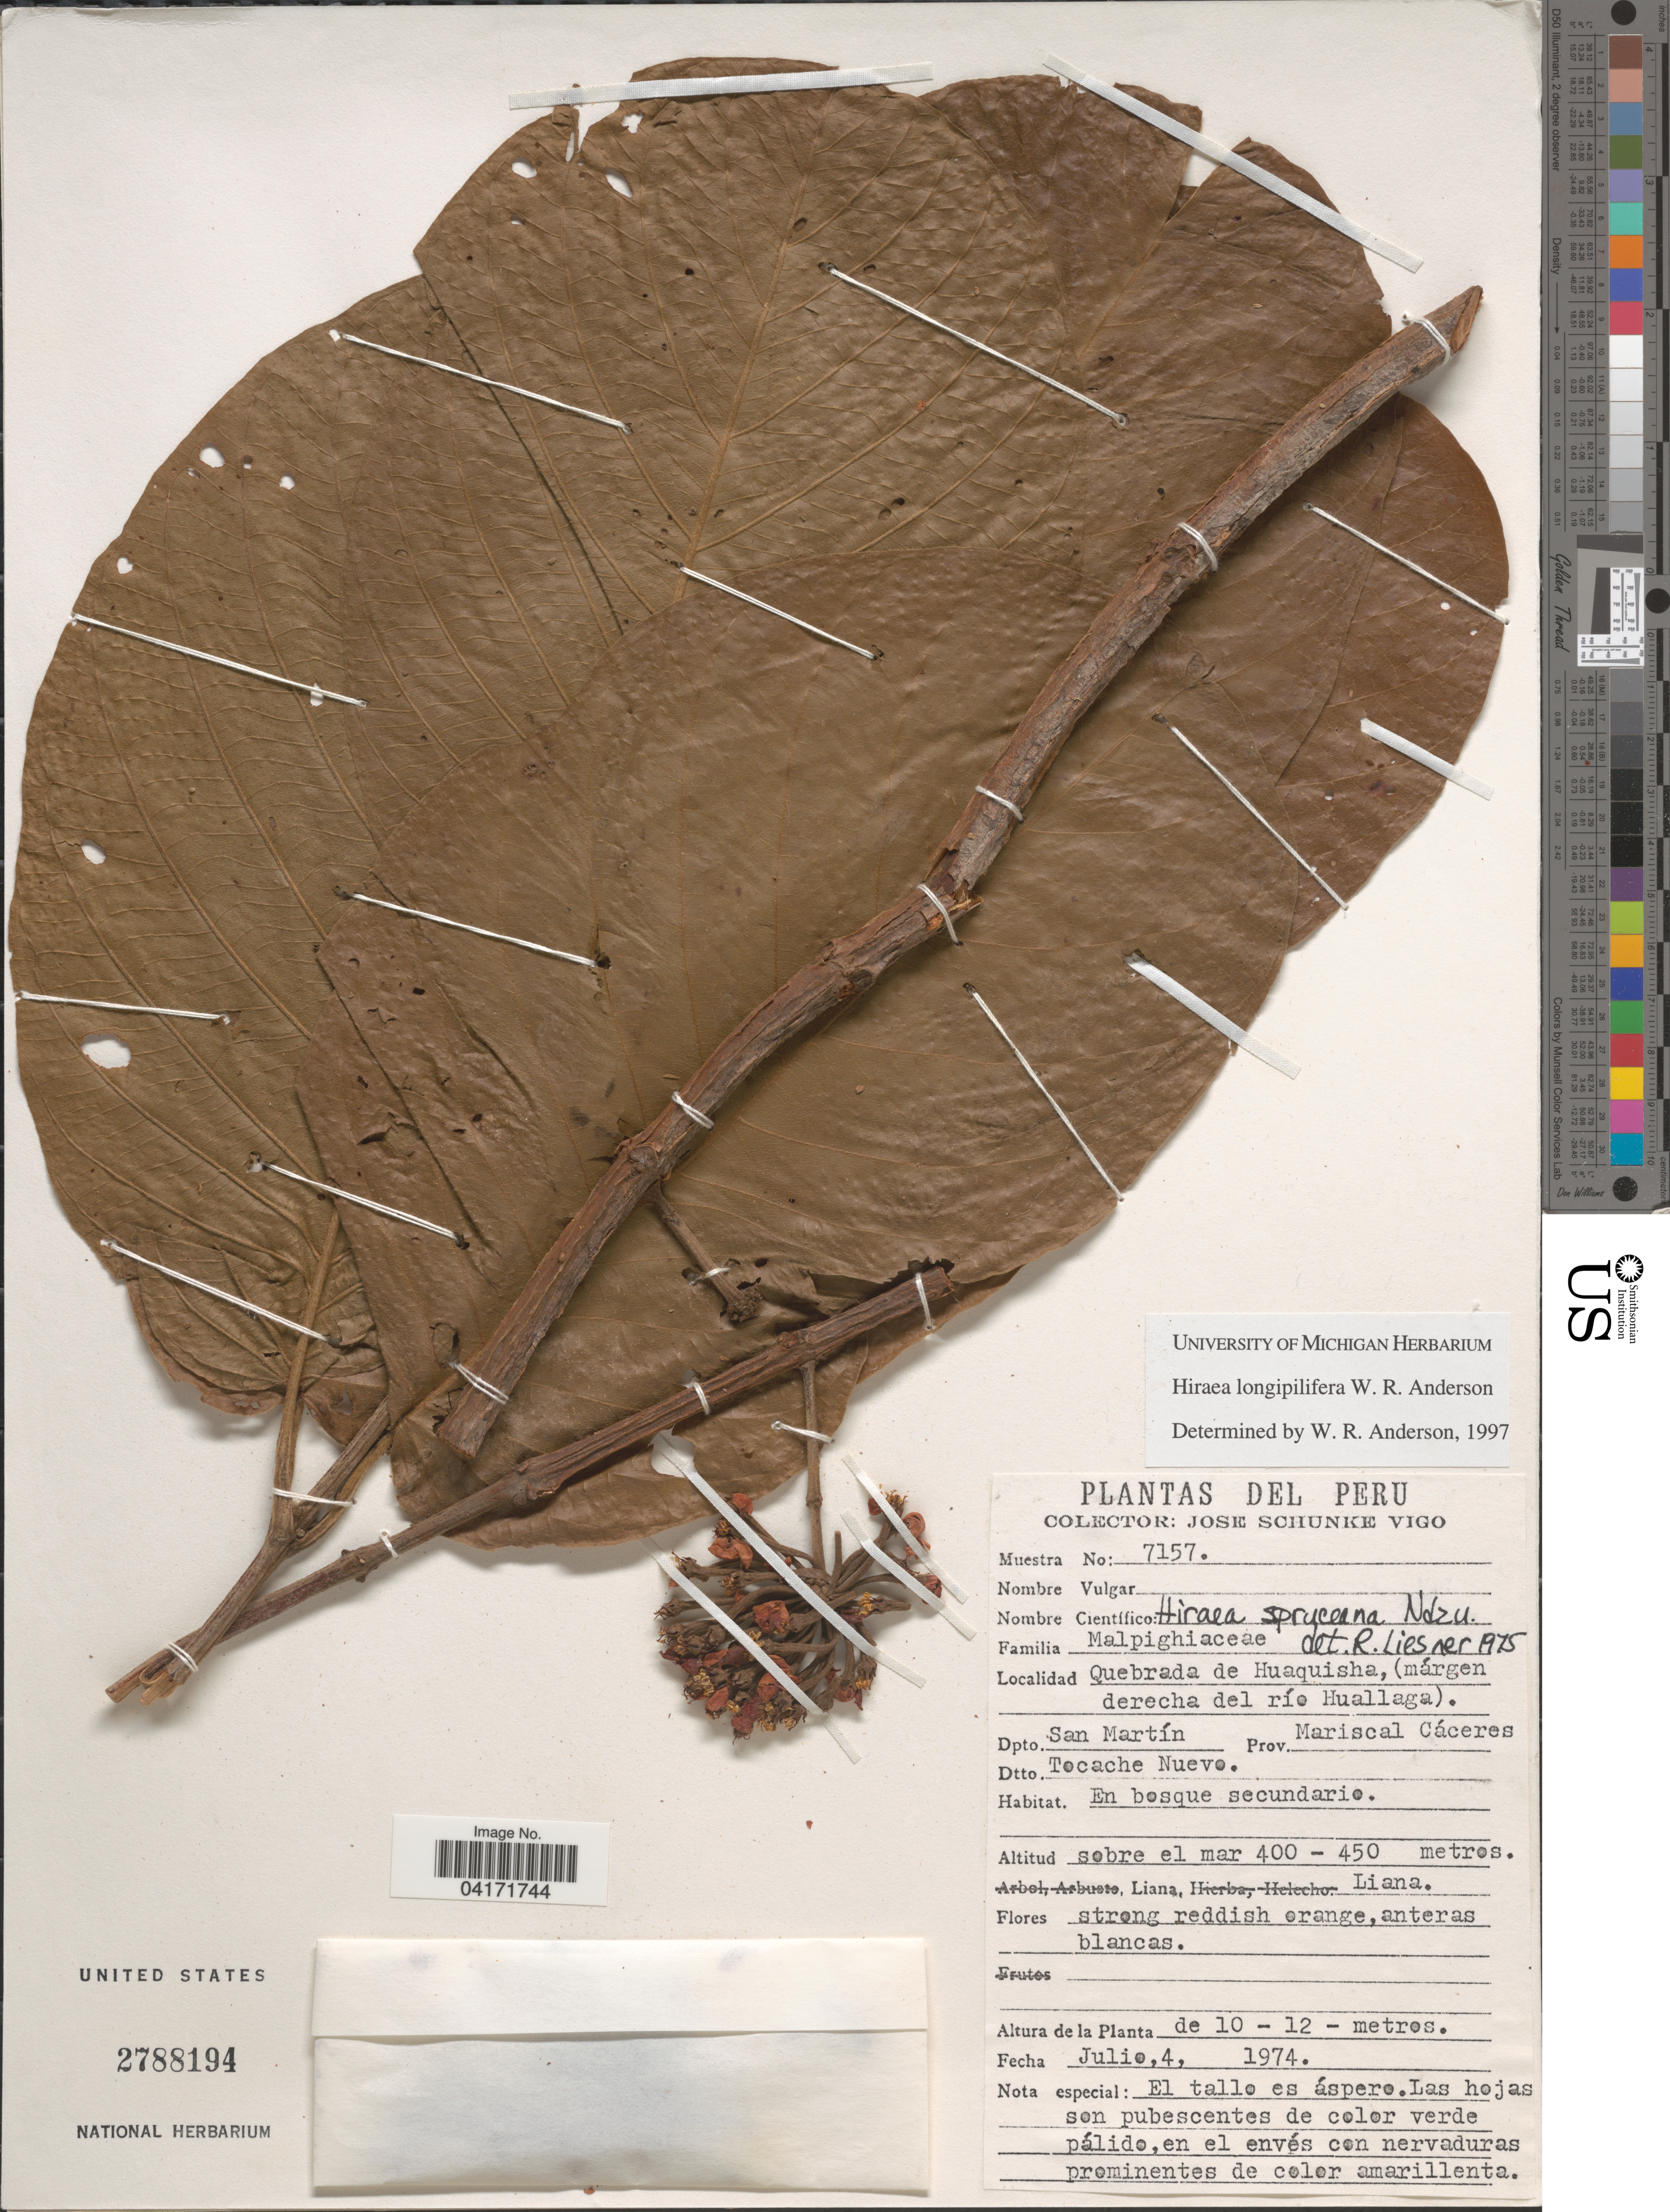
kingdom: Plantae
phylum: Tracheophyta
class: Magnoliopsida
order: Malpighiales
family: Malpighiaceae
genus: Hiraea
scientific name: Hiraea longipilifera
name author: W.R. Anderson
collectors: J. Schunke Vigo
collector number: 7157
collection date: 1974-07-04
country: Peru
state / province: San Martin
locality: Quebrada de Huaquisha, (márgen derecha del río Huallaga). Dpto. San Martín. Prov. Mariscal Cáceres. Dtto. Tocache Nuevo.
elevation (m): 400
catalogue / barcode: US 2788194